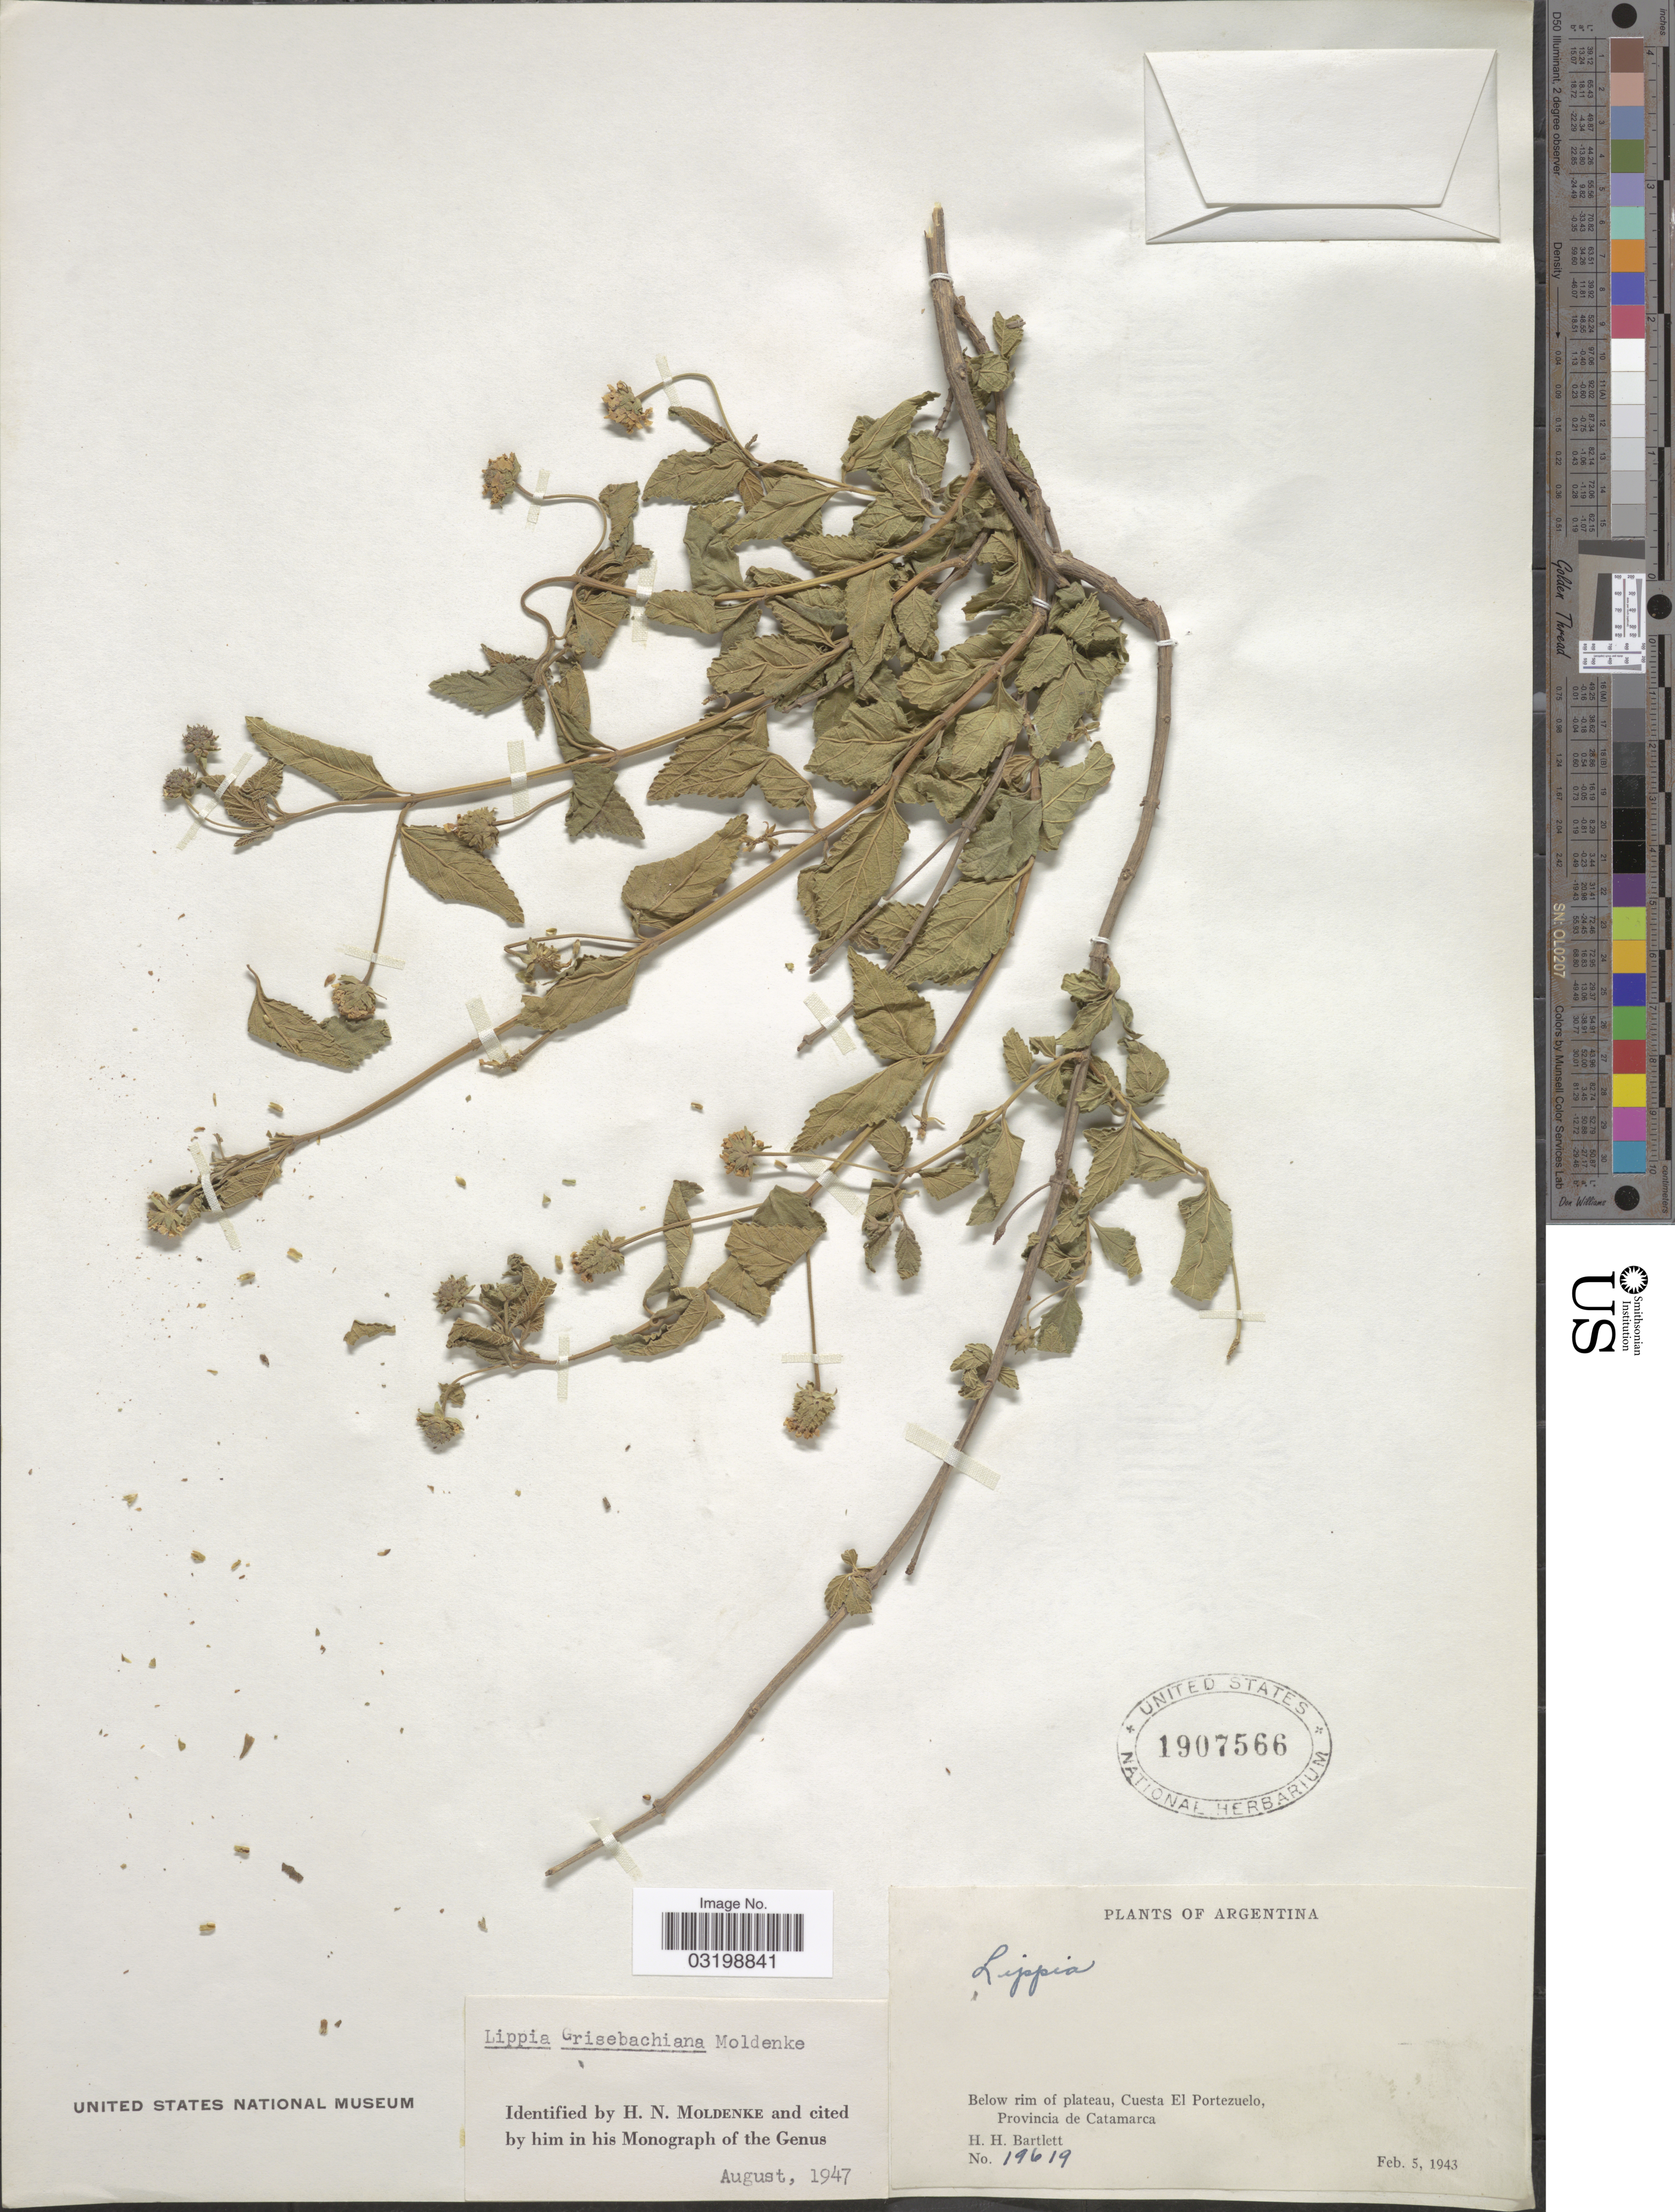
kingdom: Plantae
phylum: Tracheophyta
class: Magnoliopsida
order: Lamiales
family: Verbenaceae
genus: Lippia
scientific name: Lippia grisebachiana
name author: Moldenke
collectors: H. H. Bartlett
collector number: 19619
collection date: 1943-02-05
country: Argentina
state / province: Catamarca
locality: Below rim of plateau, Cuesta El Portezuelo.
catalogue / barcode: US 1907566